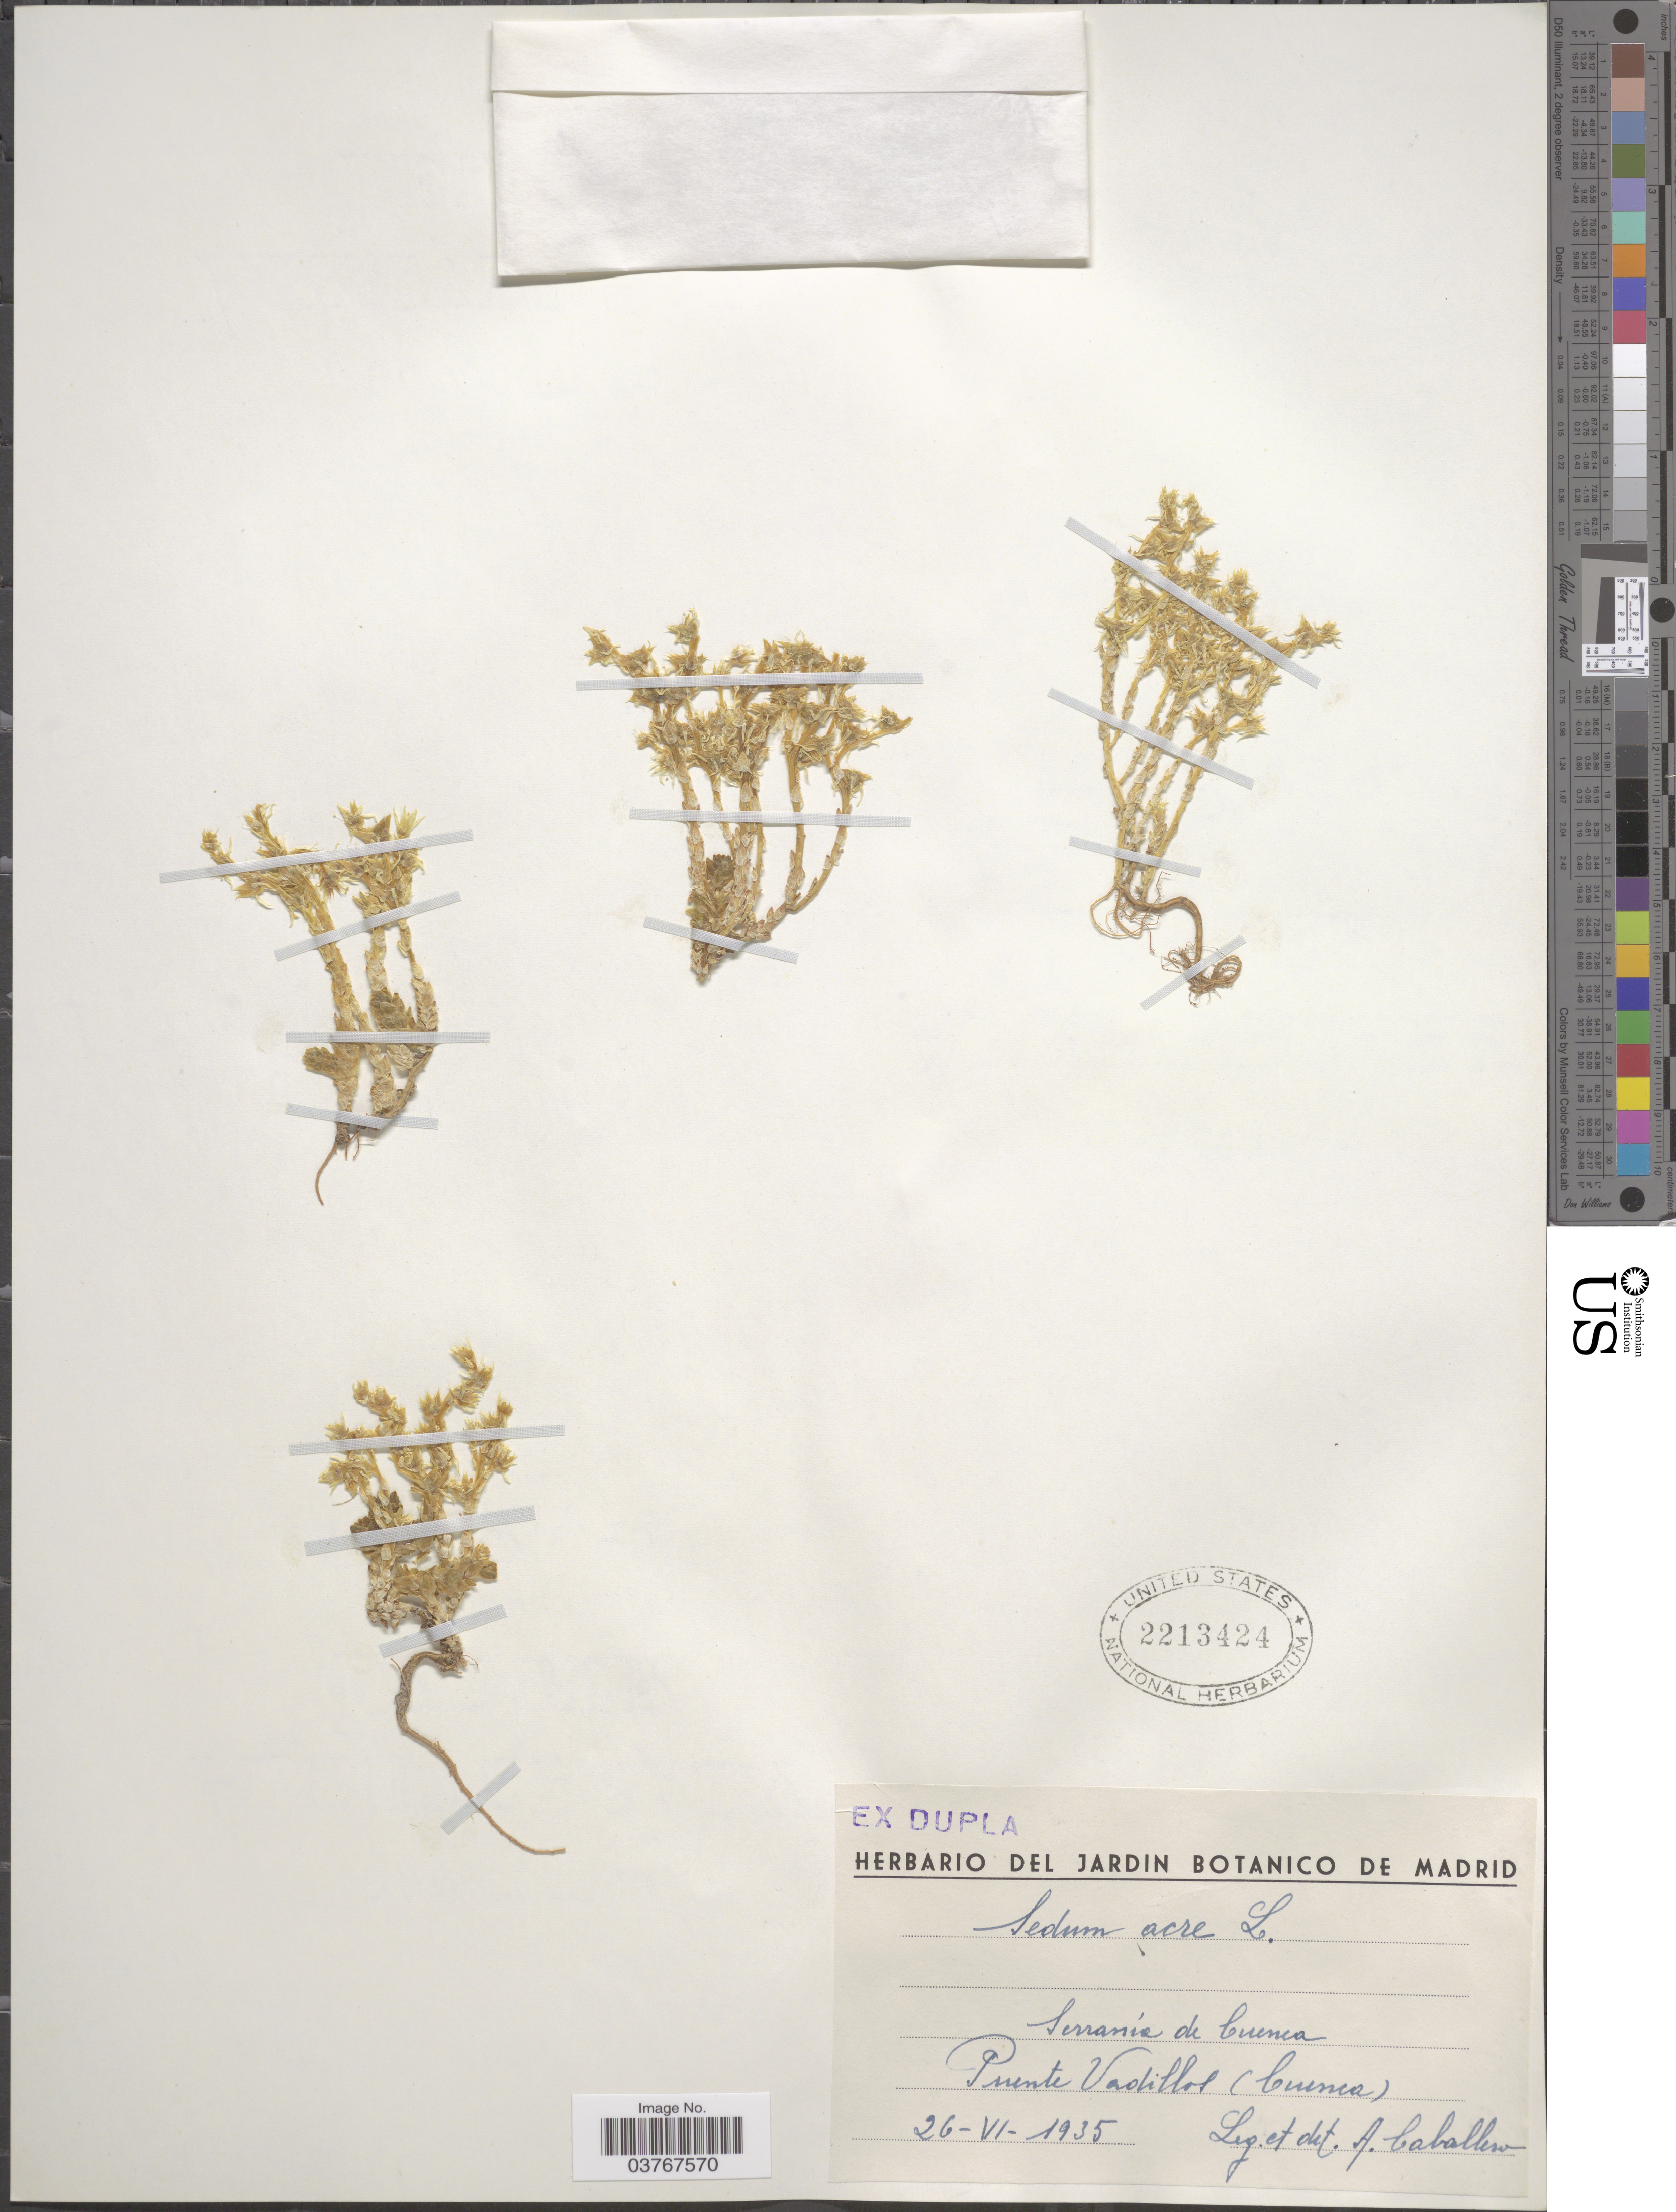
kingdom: Plantae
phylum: Tracheophyta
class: Magnoliopsida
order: Saxifragales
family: Crassulaceae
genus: Sedum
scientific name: Sedum acre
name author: L.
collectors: A. Caballero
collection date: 1935-06-26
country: Spain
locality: Serranía de Cuenca. Puente Vadillos (Cuenca).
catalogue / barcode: US 2213424